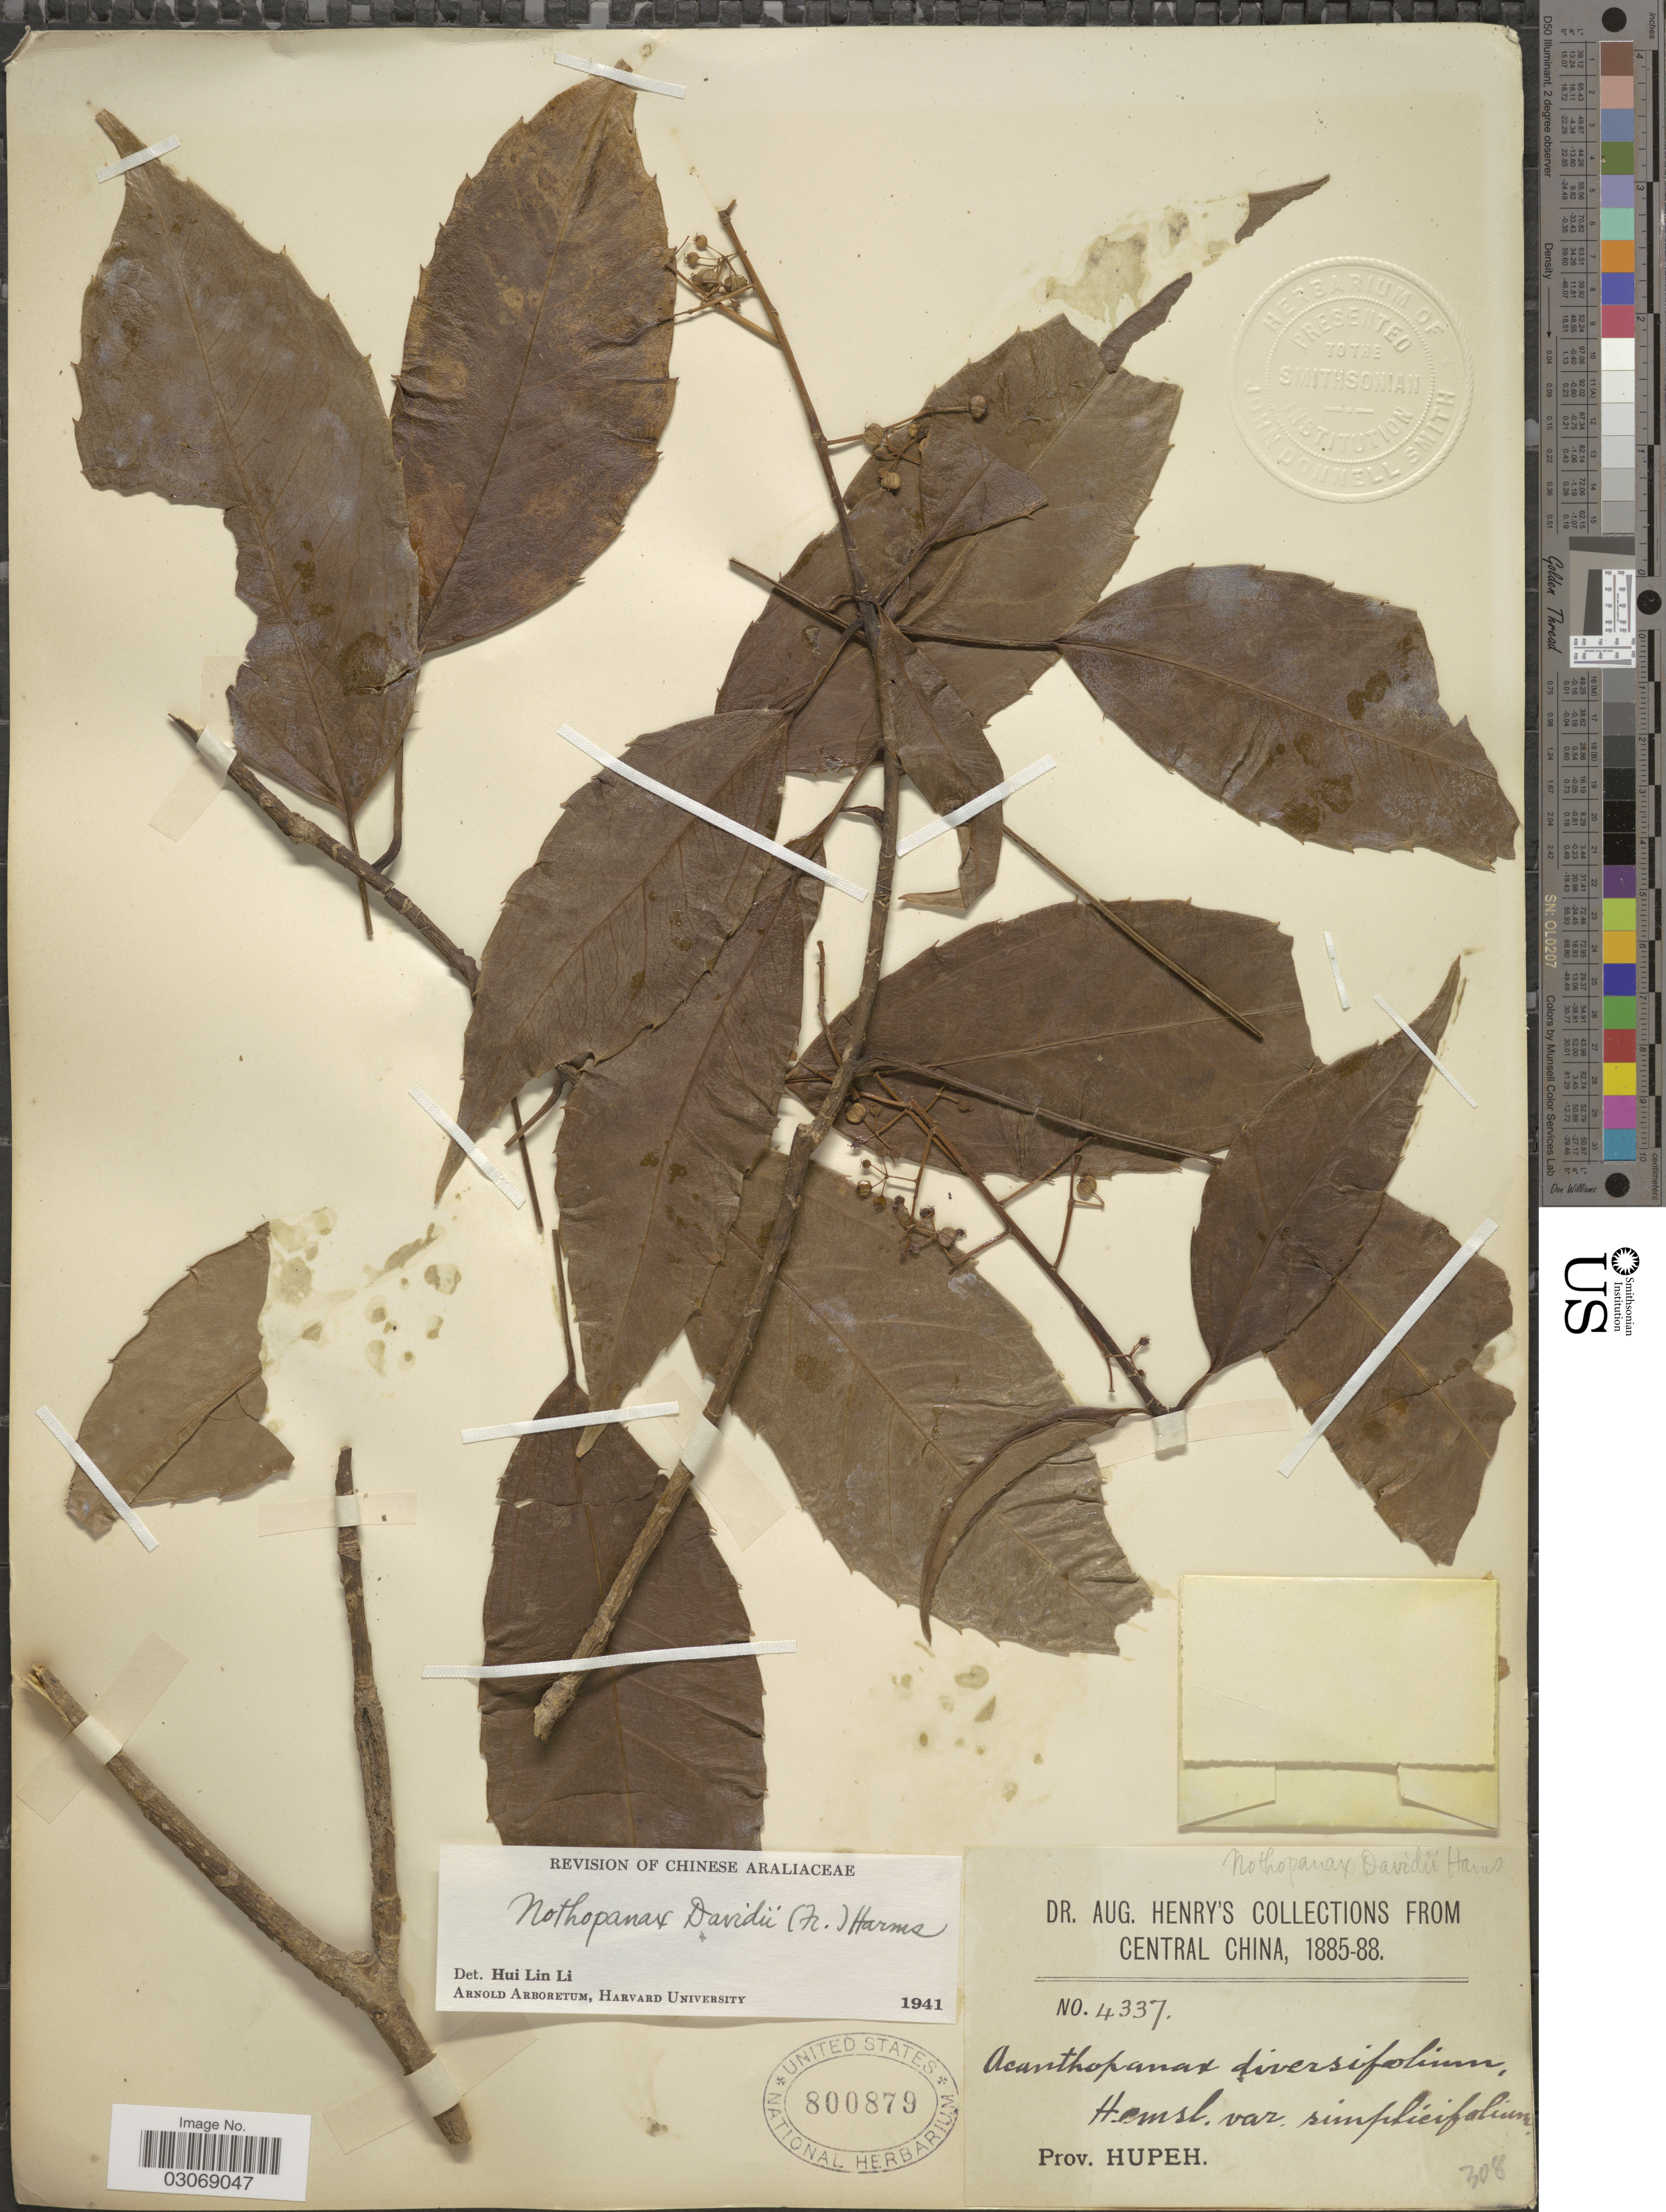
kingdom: Plantae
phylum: Tracheophyta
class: Magnoliopsida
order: Apiales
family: Araliaceae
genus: Nothopanax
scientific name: Nothopanax davidii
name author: (Franch.) Harms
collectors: A. Henry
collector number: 4337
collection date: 1885/1888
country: China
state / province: Hubei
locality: Central China. Hupeh.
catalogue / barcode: US 800879